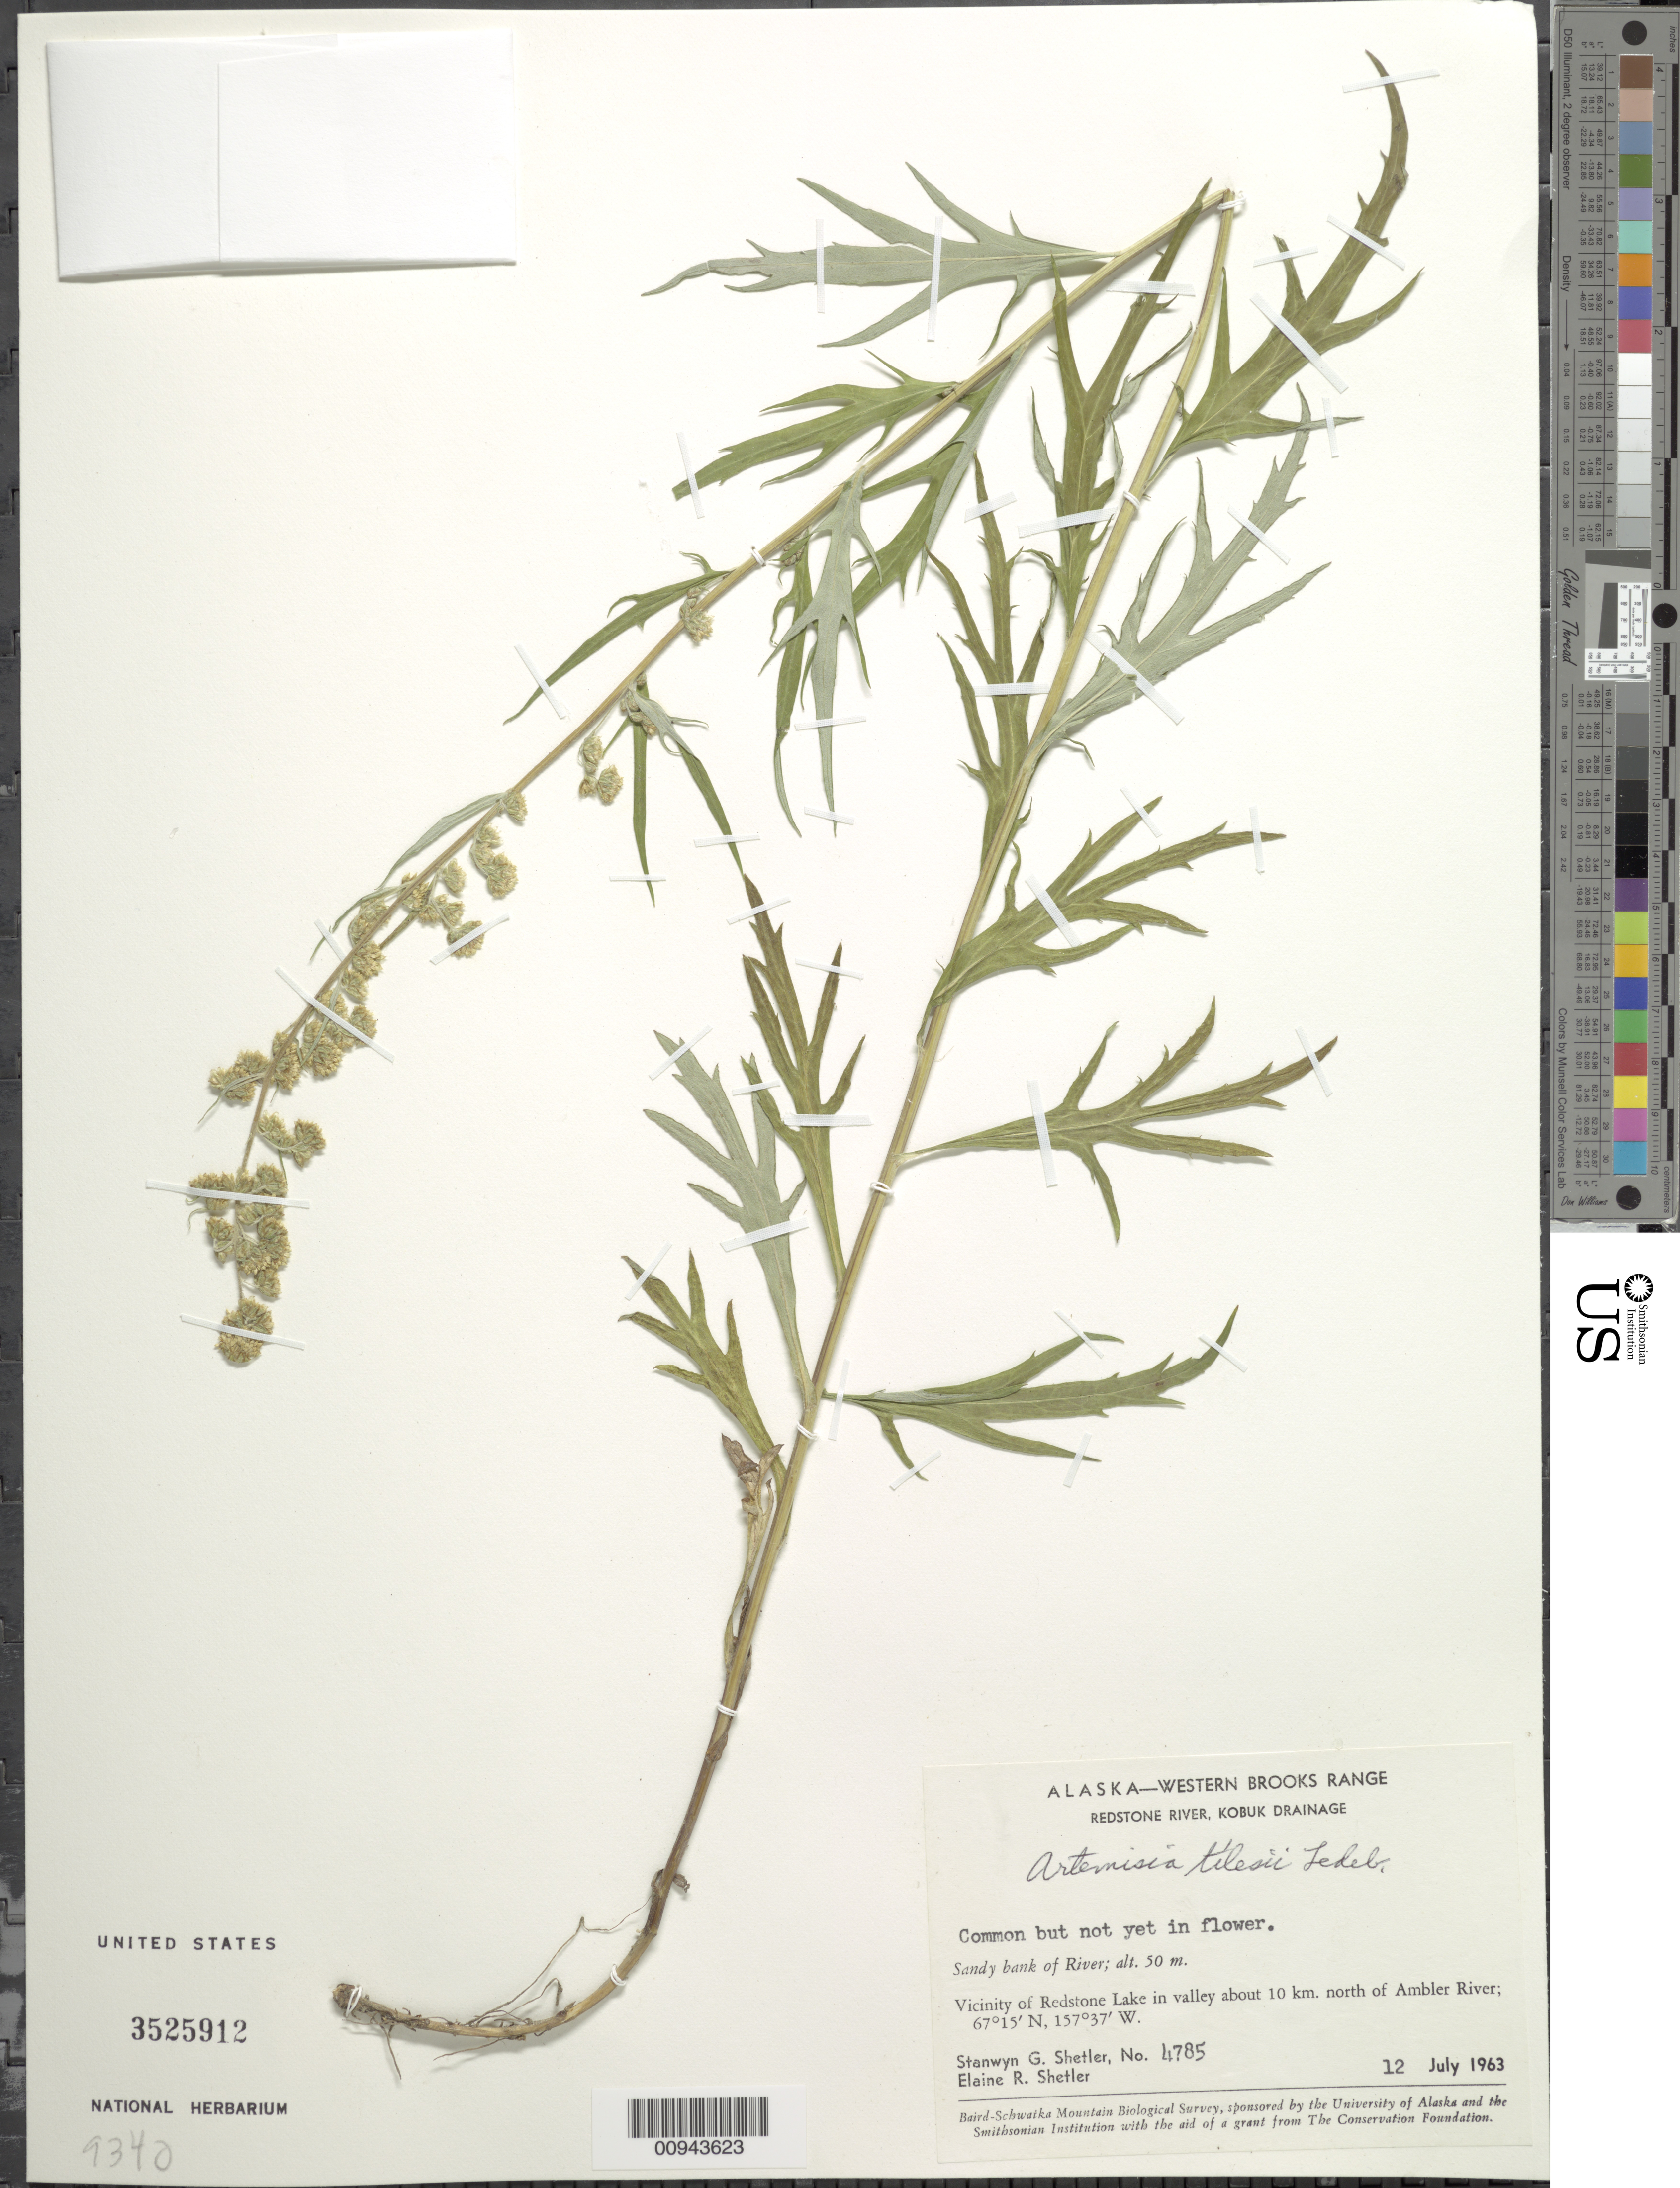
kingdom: Plantae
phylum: Tracheophyta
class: Magnoliopsida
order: Asterales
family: Asteraceae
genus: Artemisia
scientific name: Artemisia tilesii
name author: Ledeb.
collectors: S. Shetler & E. R. Shetler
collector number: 4785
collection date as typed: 12 Jul 1963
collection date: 1963-07-12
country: United States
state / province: Alaska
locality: Vicinity of Redstone Lake in valley about 10 km. north of Ambler River. Western Brooks Range, Redstone River, Kobuk Drainage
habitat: Sandy bank of River.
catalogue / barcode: US 3525912